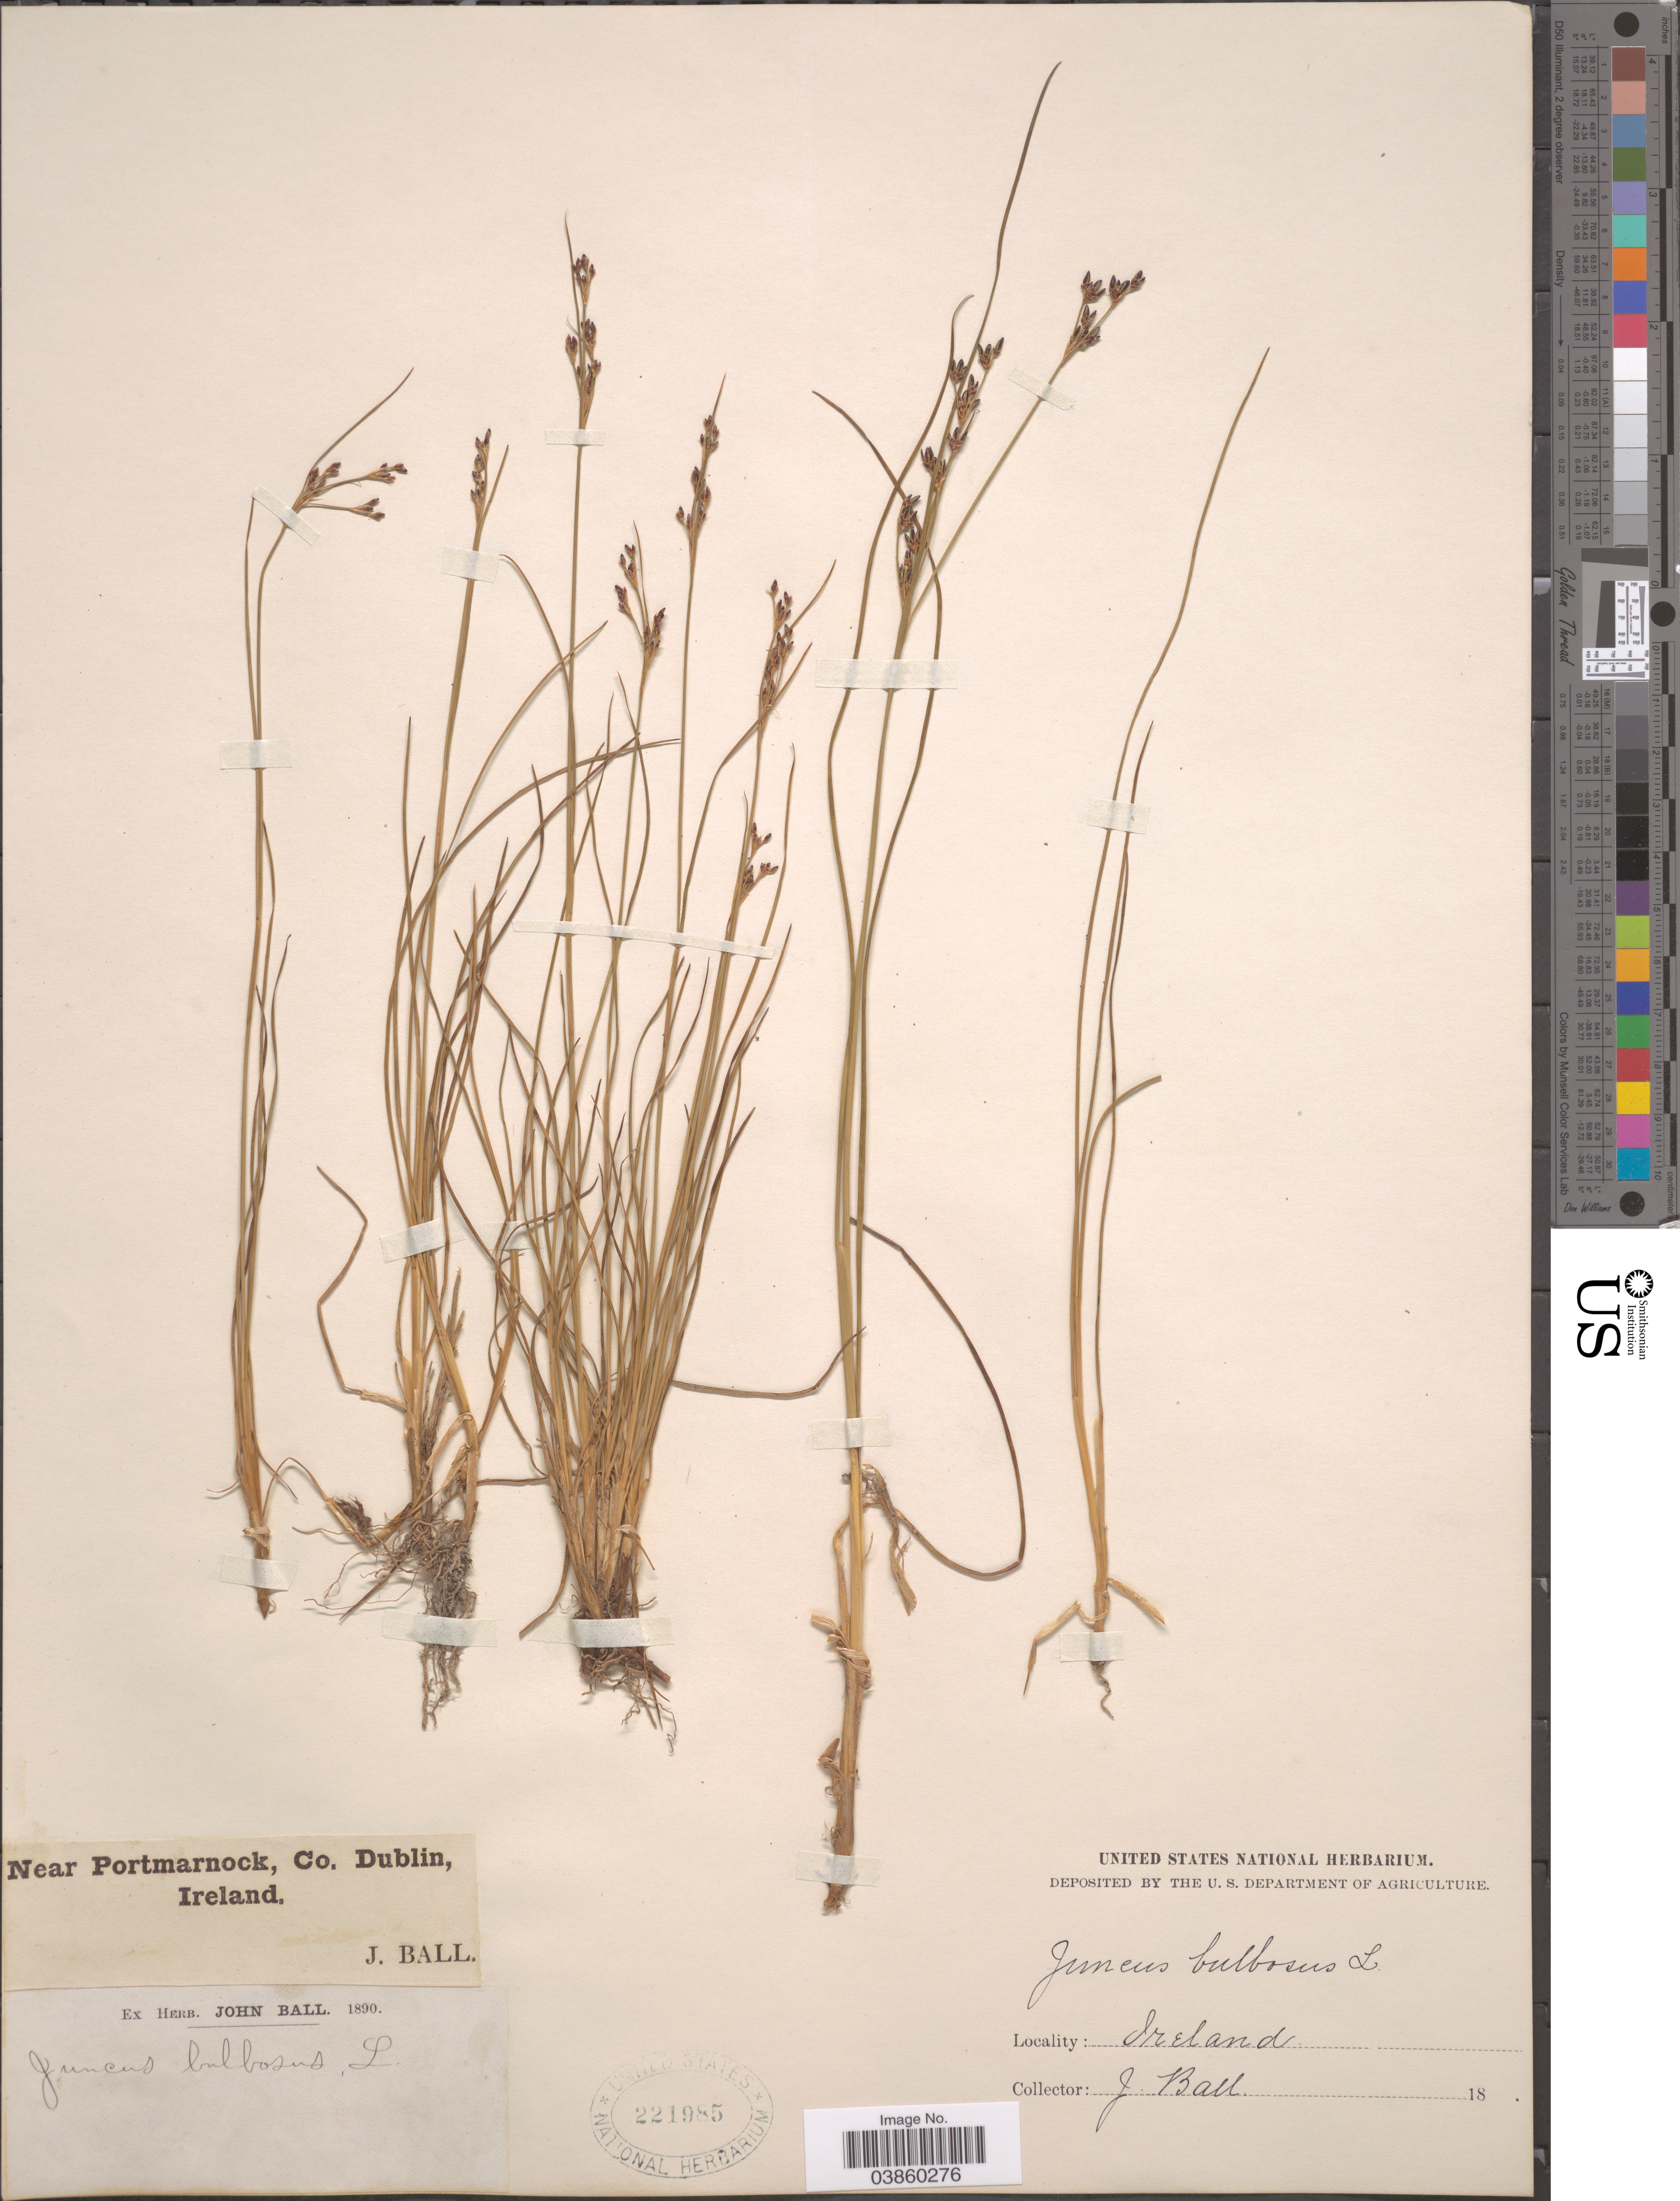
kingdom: Plantae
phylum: Tracheophyta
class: Liliopsida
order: Poales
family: Juncaceae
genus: Juncus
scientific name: Juncus bulbosus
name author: L.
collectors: J. Ball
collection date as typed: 18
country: Ireland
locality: Near Portmarnock, Co. Dublin.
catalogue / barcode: US 221985